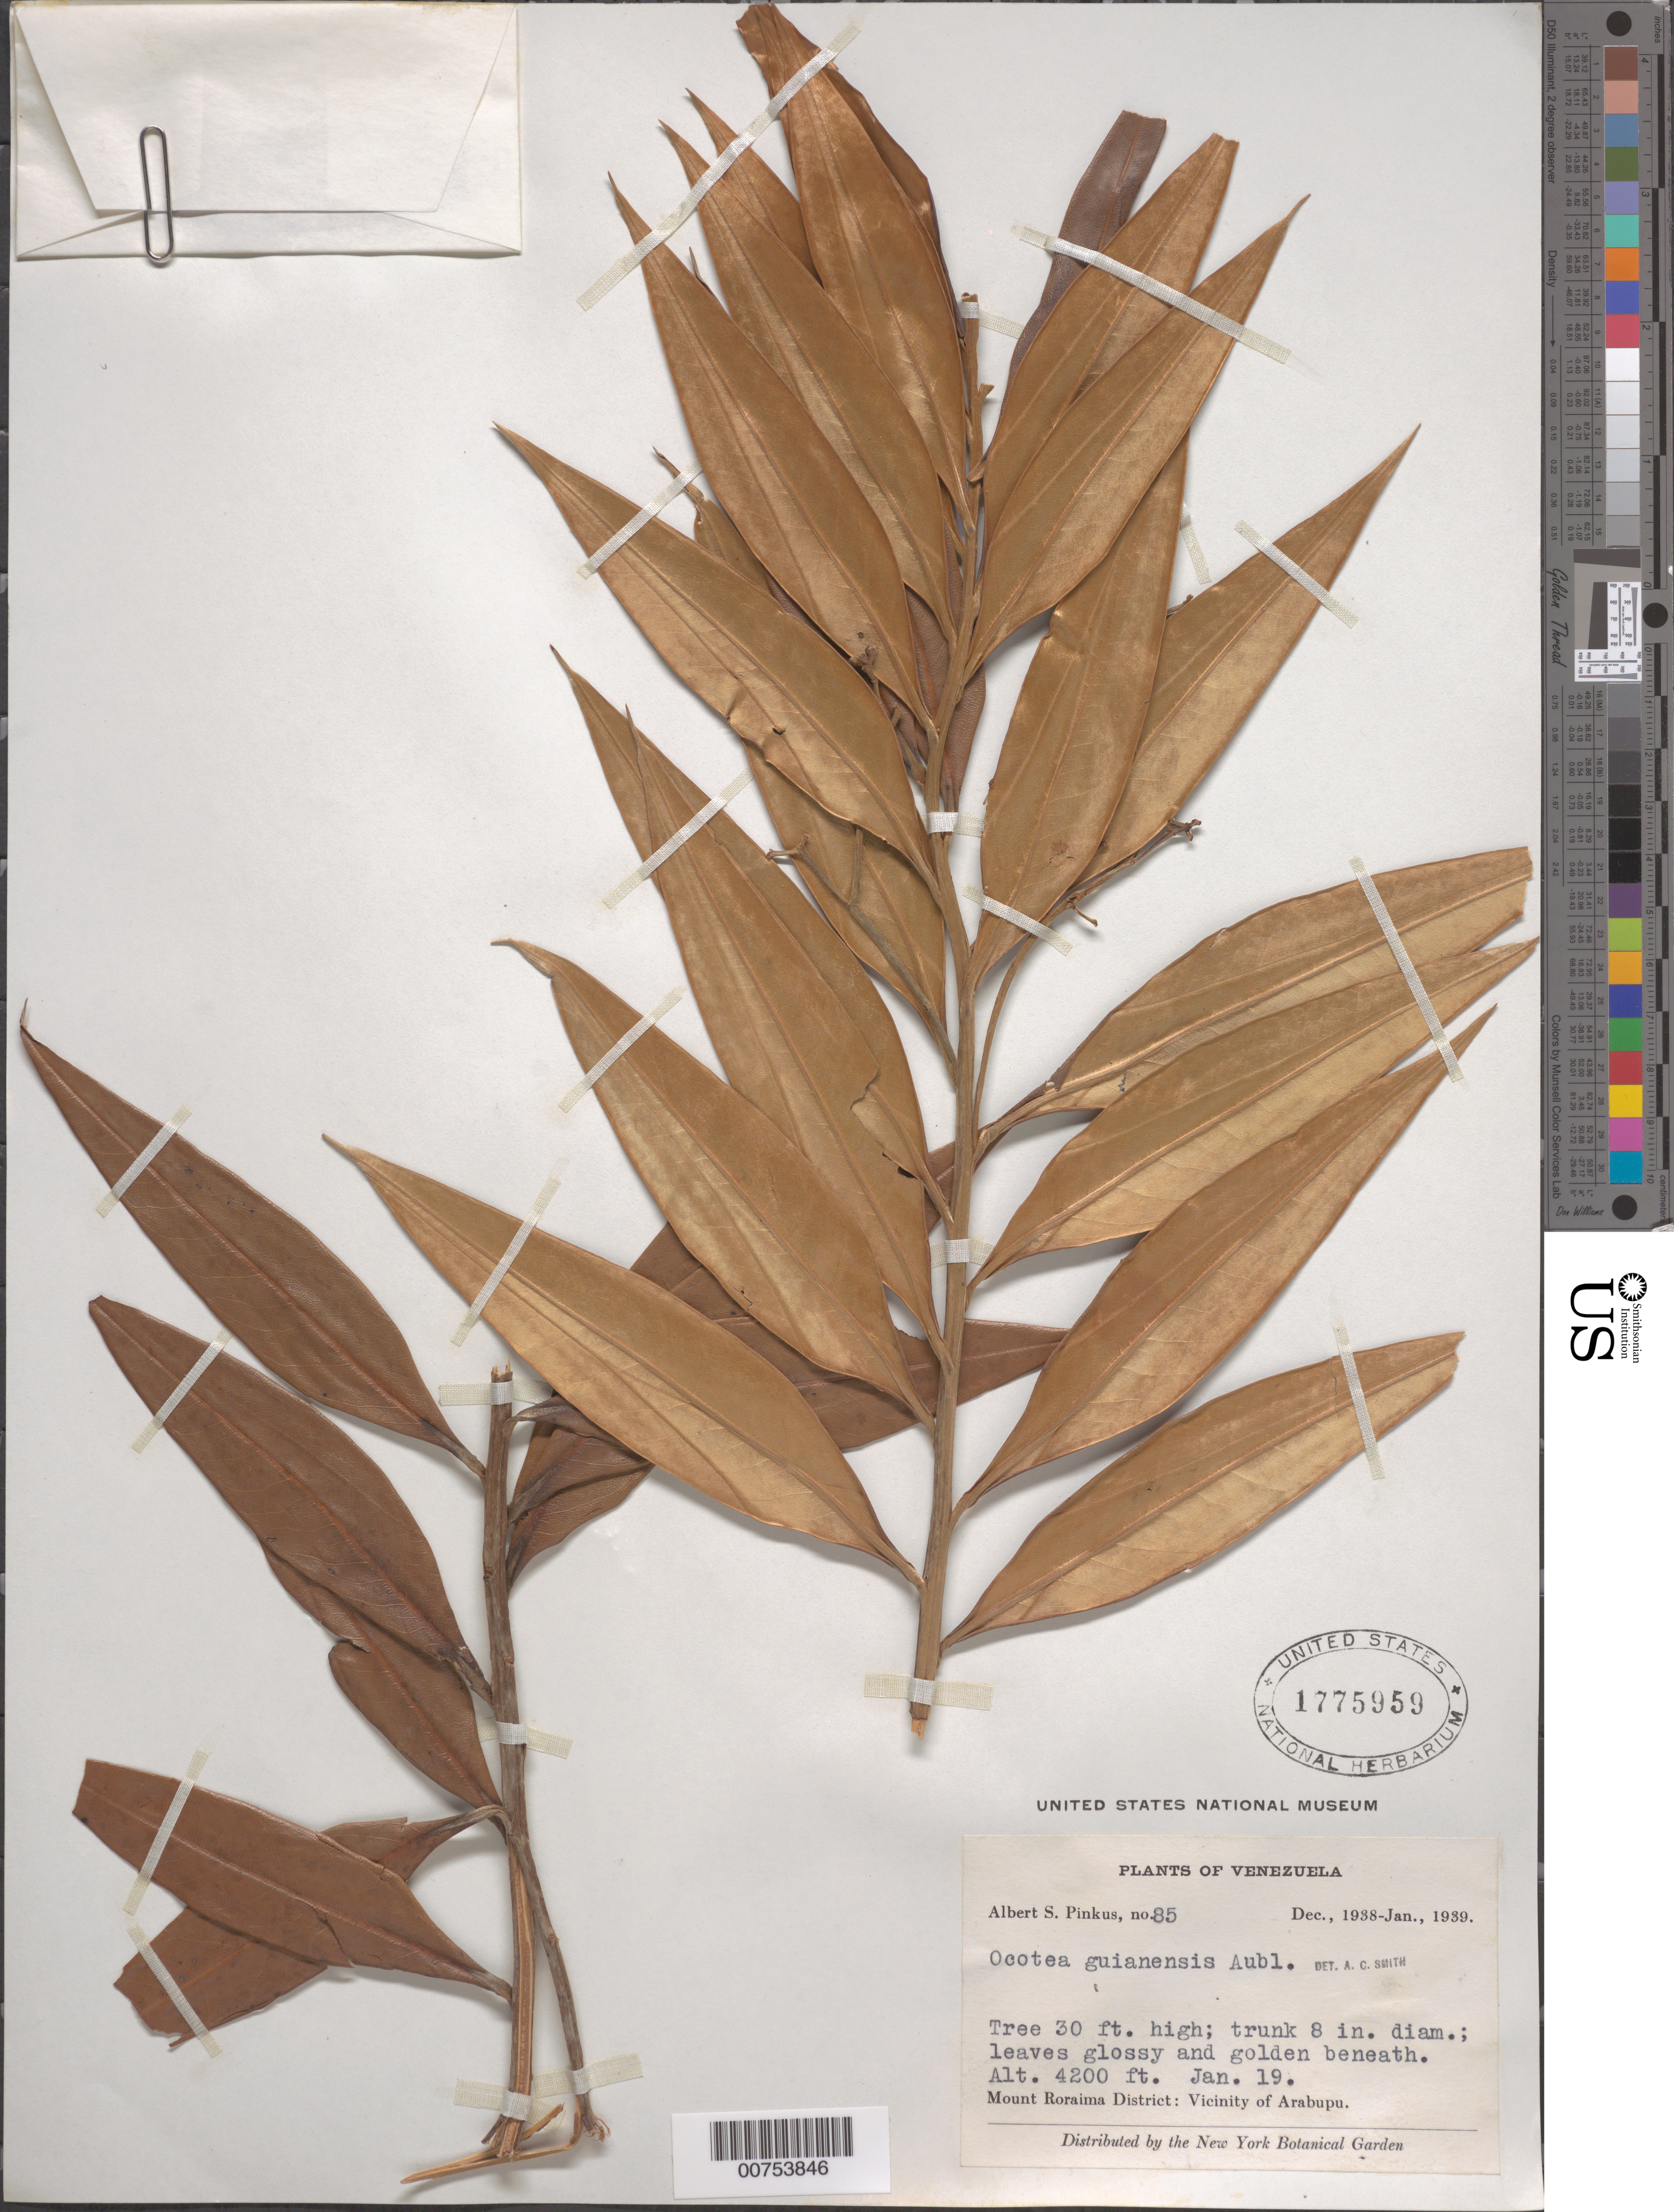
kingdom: Plantae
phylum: Tracheophyta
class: Magnoliopsida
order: Laurales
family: Lauraceae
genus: Ocotea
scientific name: Ocotea guianensis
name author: Aubl.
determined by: Smith, A. C.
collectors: A. Pinkus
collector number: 85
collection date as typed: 19-Jan-39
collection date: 1939-01-19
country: Venezuela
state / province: Bolívar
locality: Mt. Roraima District; vic of Arabupu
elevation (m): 1280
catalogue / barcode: US 1775959